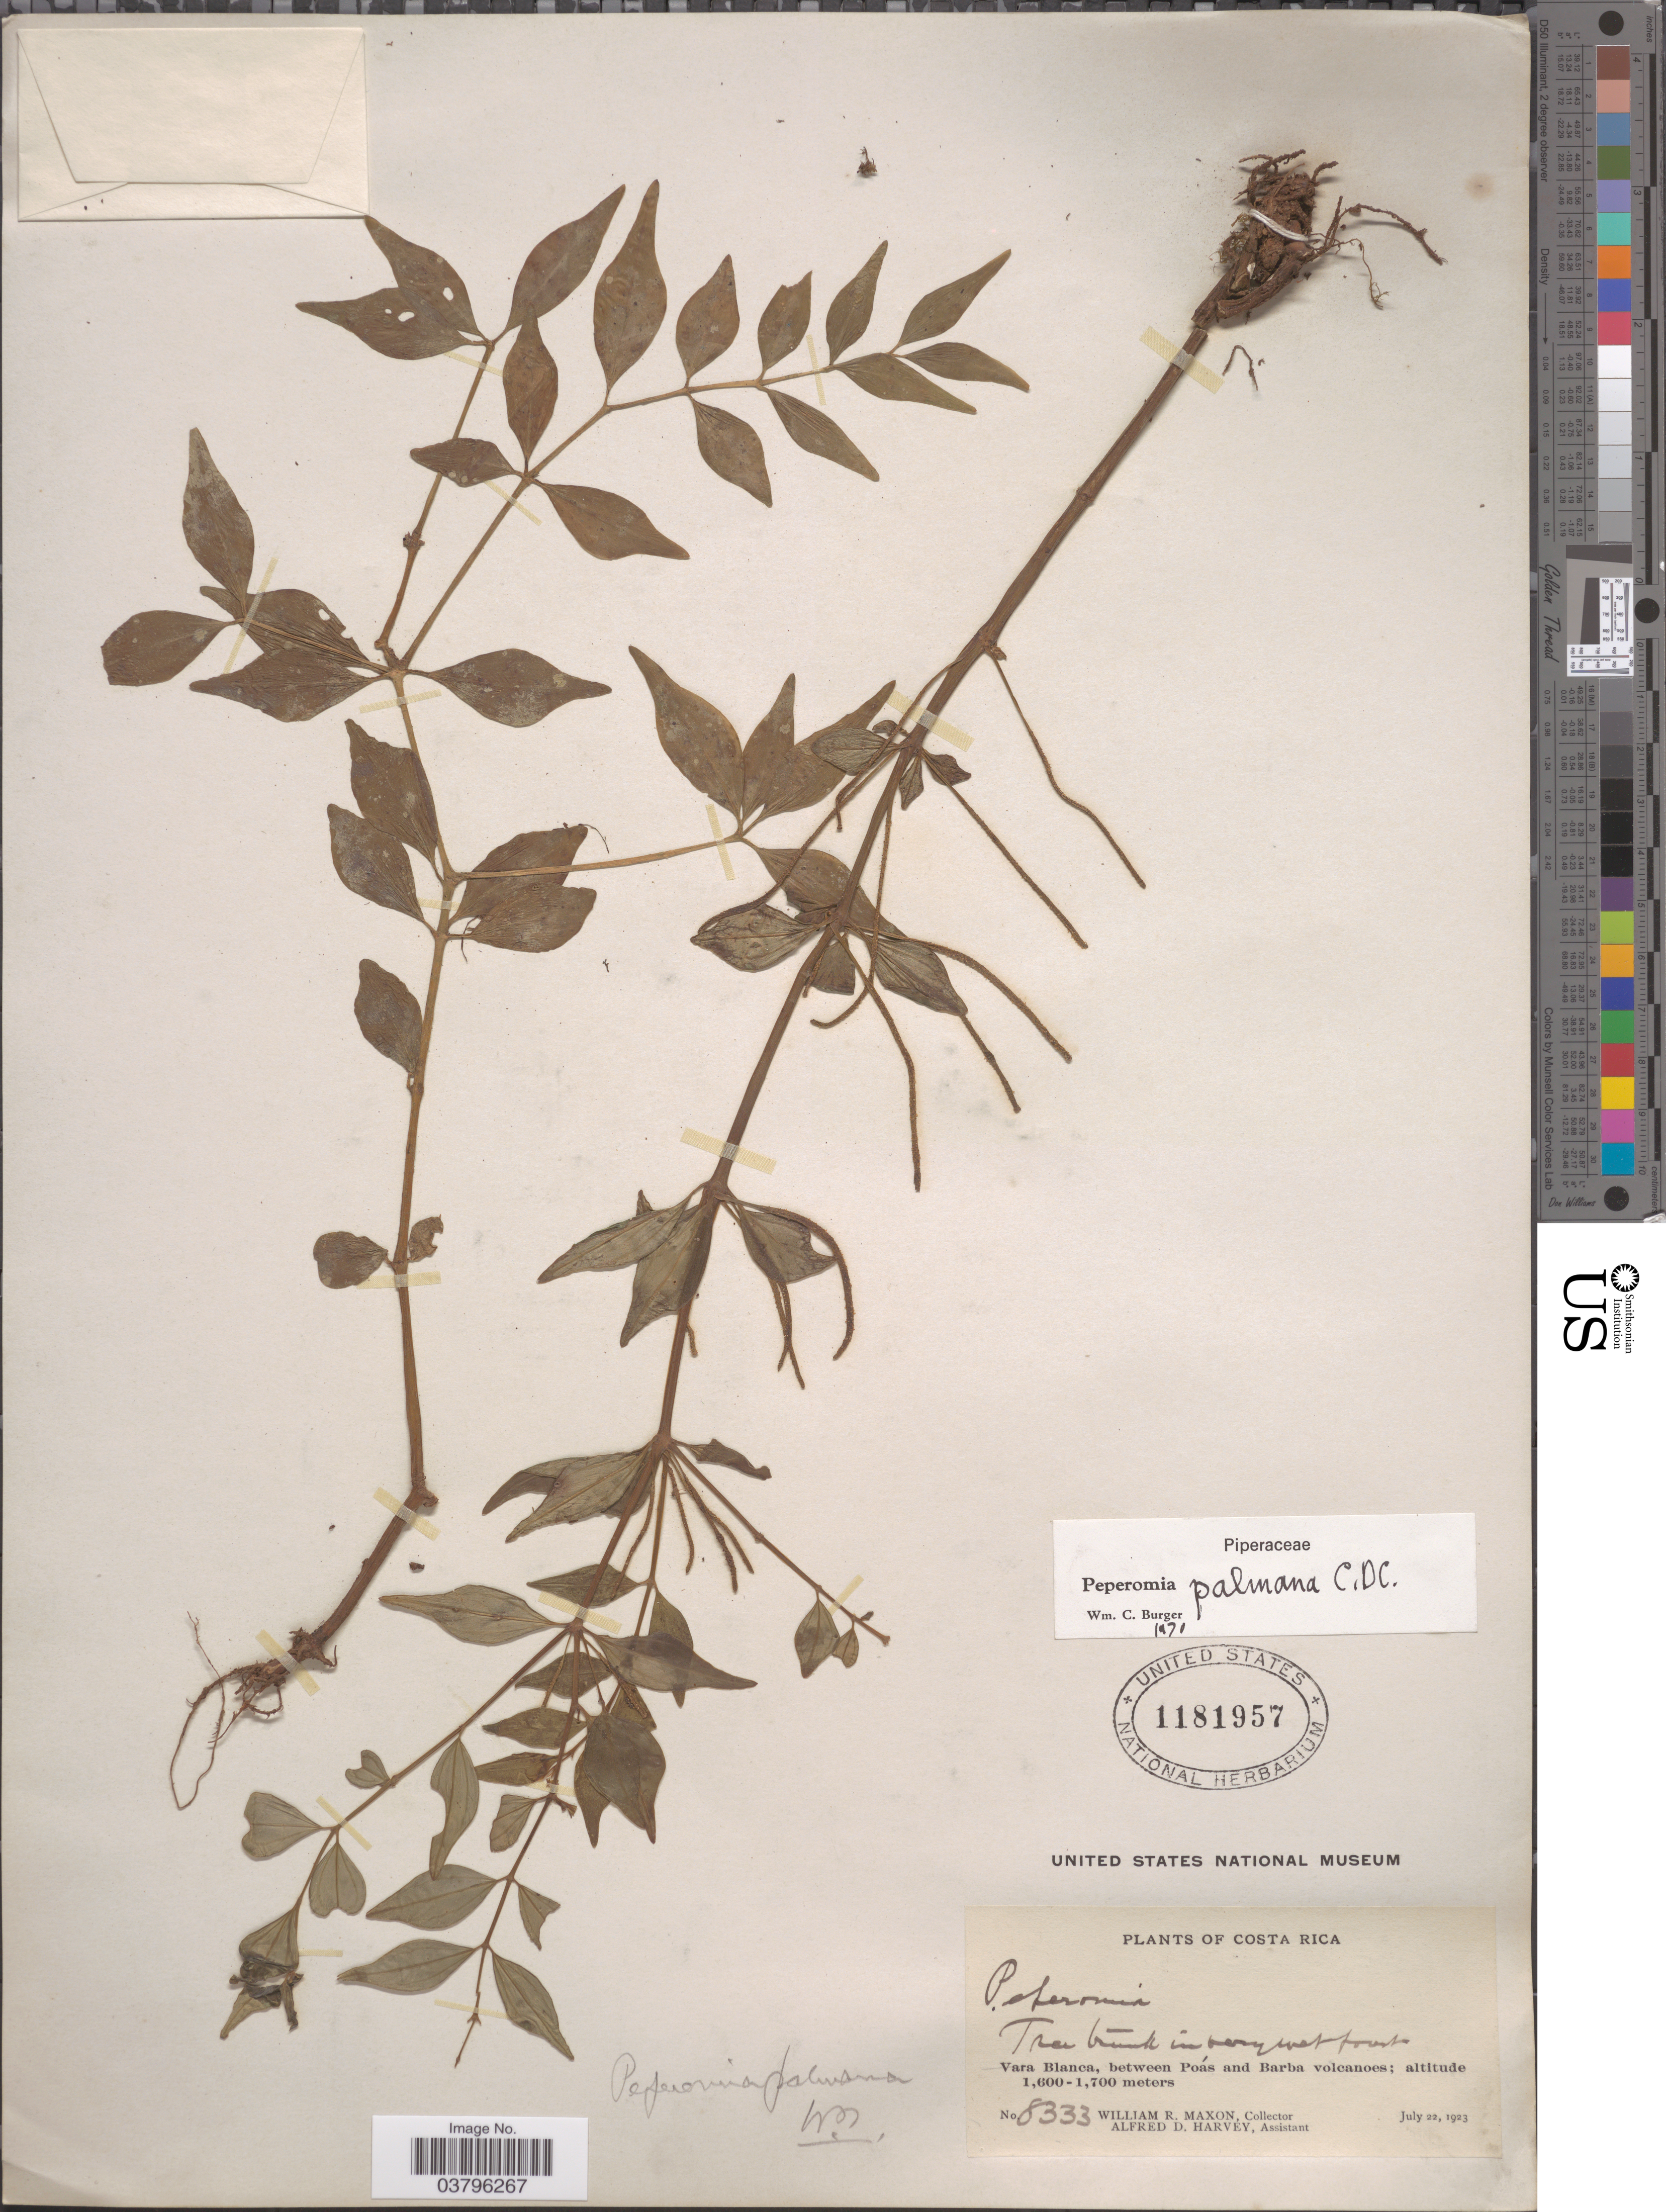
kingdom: Plantae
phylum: Tracheophyta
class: Magnoliopsida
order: Piperales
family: Piperaceae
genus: Peperomia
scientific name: Peperomia palmana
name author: C. DC.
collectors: W. R. Maxon & A. D. Harvey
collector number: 8333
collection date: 1923-07-22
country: Costa Rica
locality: Vara Blanca, between Poás and Barba volcanoes.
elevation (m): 1600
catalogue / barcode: US 1181957